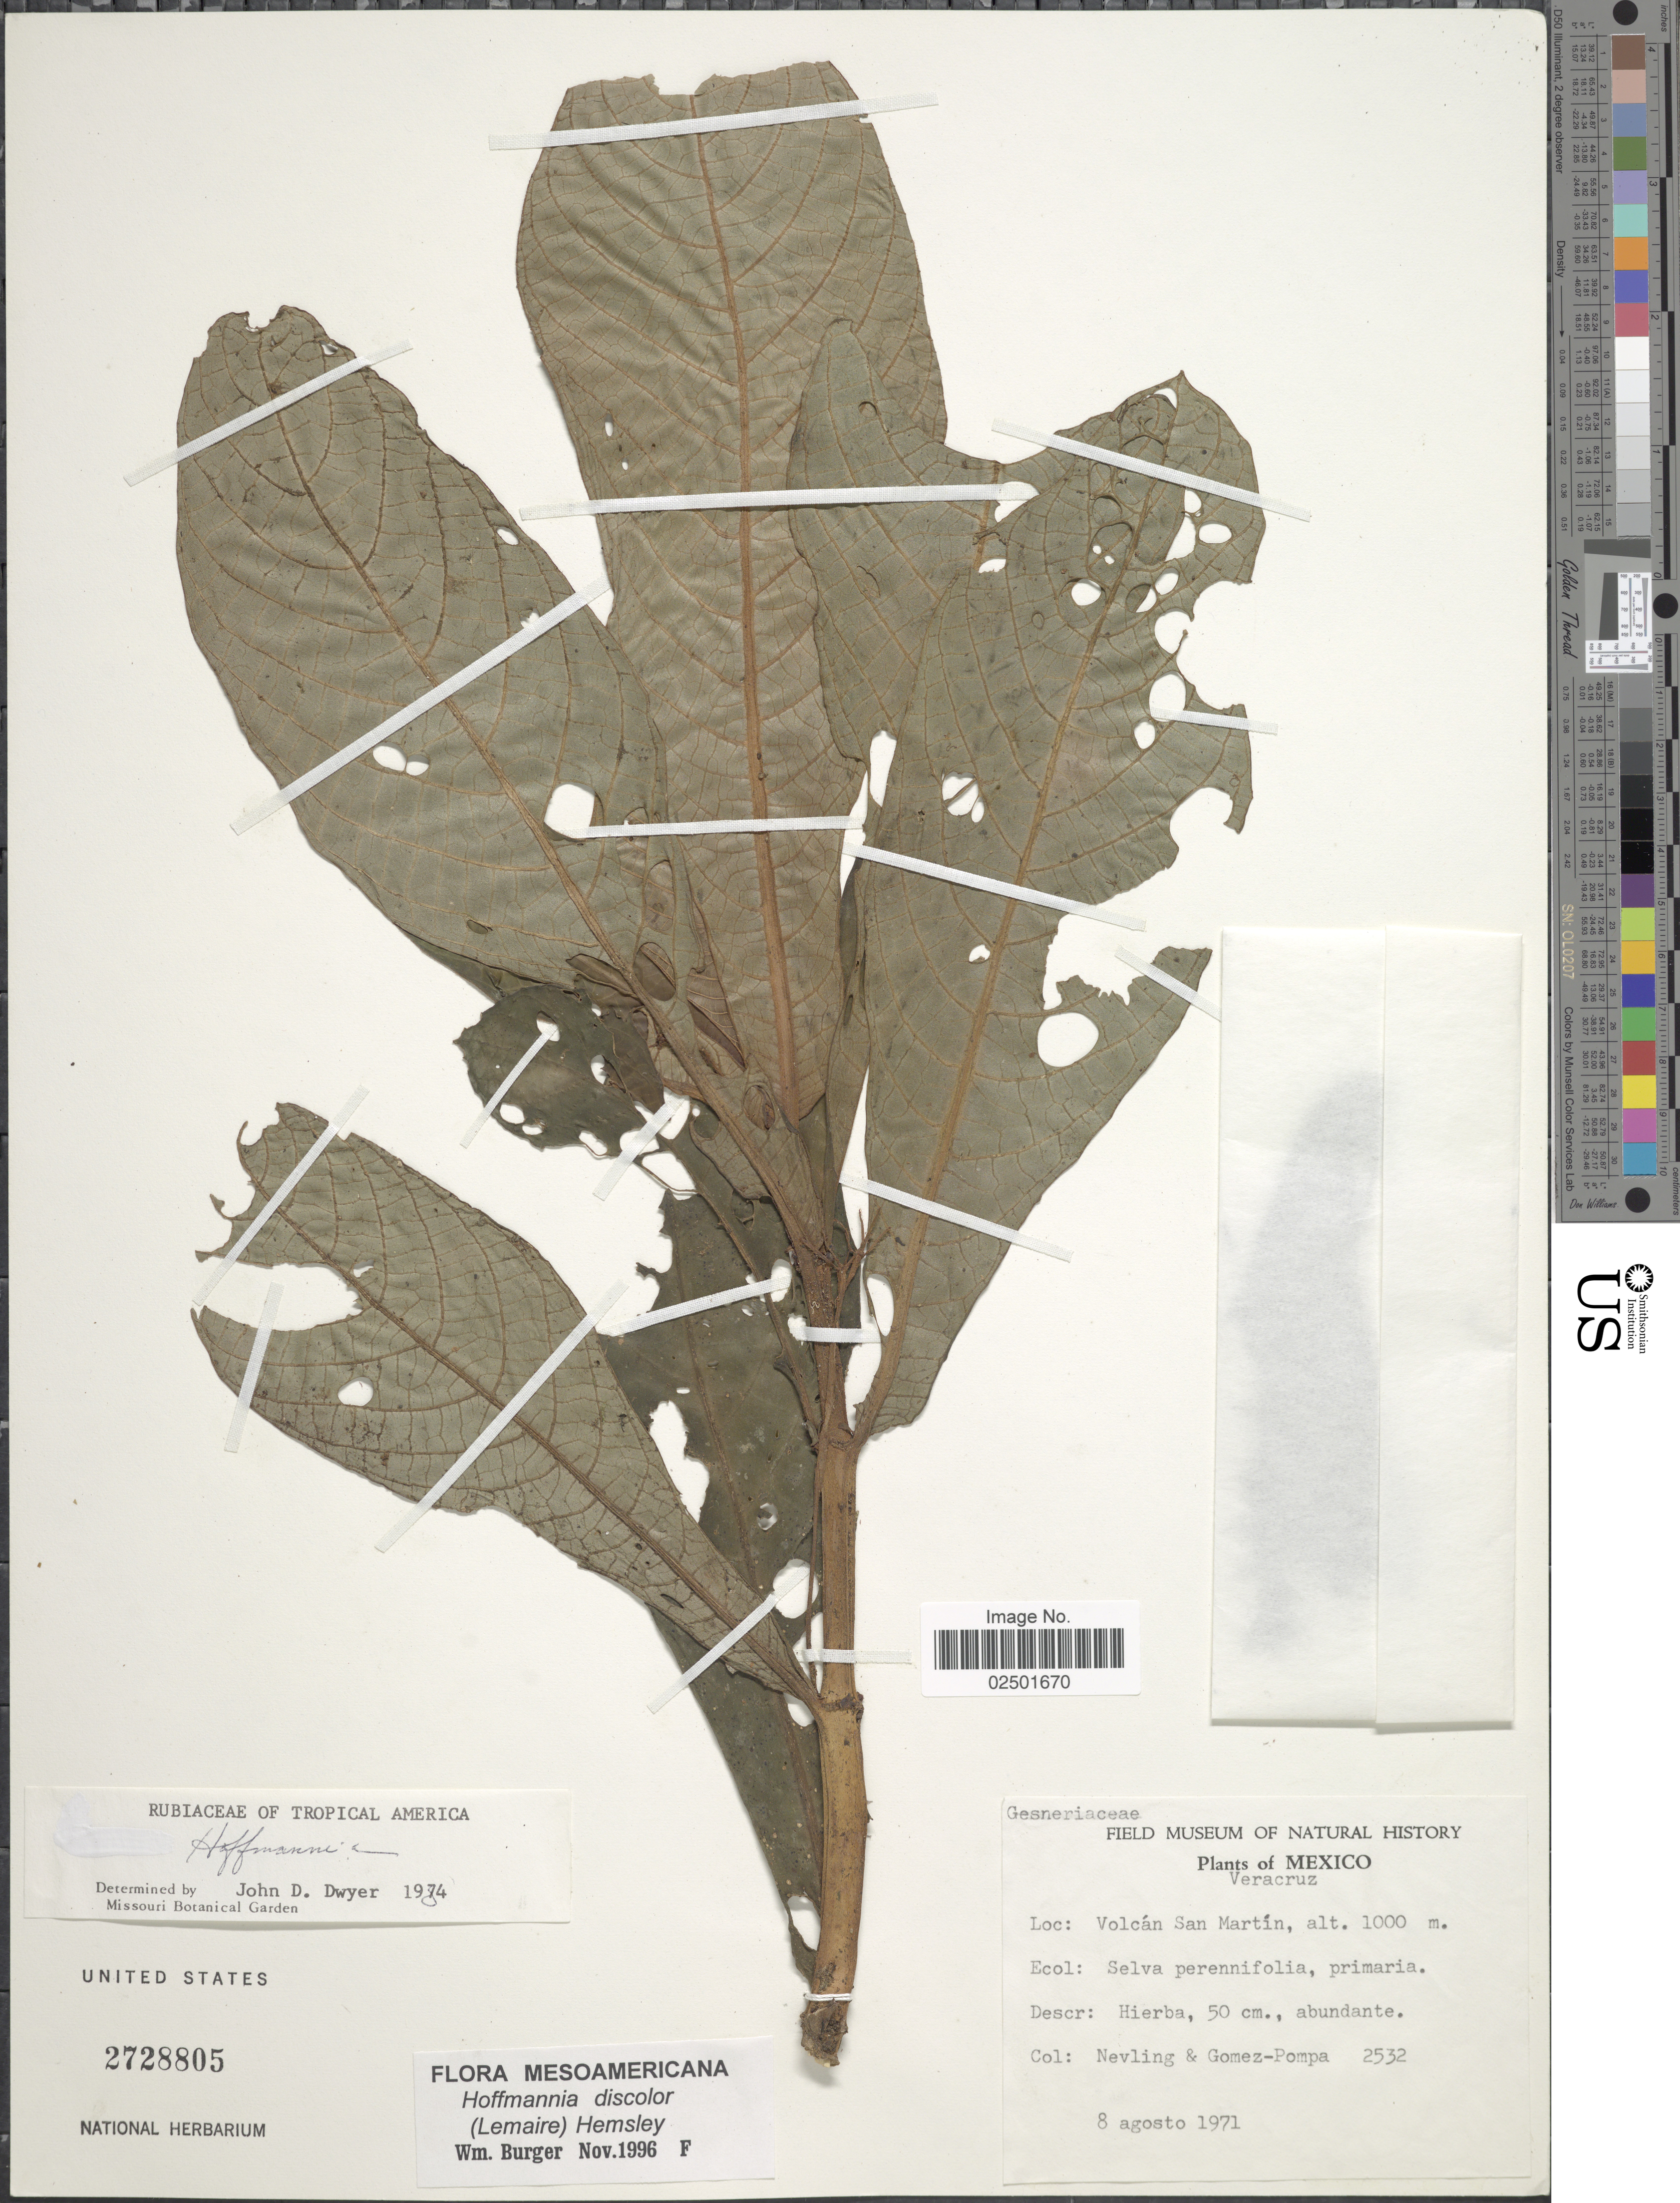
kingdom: Plantae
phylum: Tracheophyta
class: Magnoliopsida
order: Gentianales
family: Rubiaceae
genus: Hoffmannia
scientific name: Hoffmannia discolor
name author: (Lem.) Hemsl.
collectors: Nevling & Gomez-Pompa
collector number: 2532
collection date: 1971-08-08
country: Mexico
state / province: Veracruz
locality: Volcán San Martín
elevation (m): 1000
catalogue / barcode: US 2728805